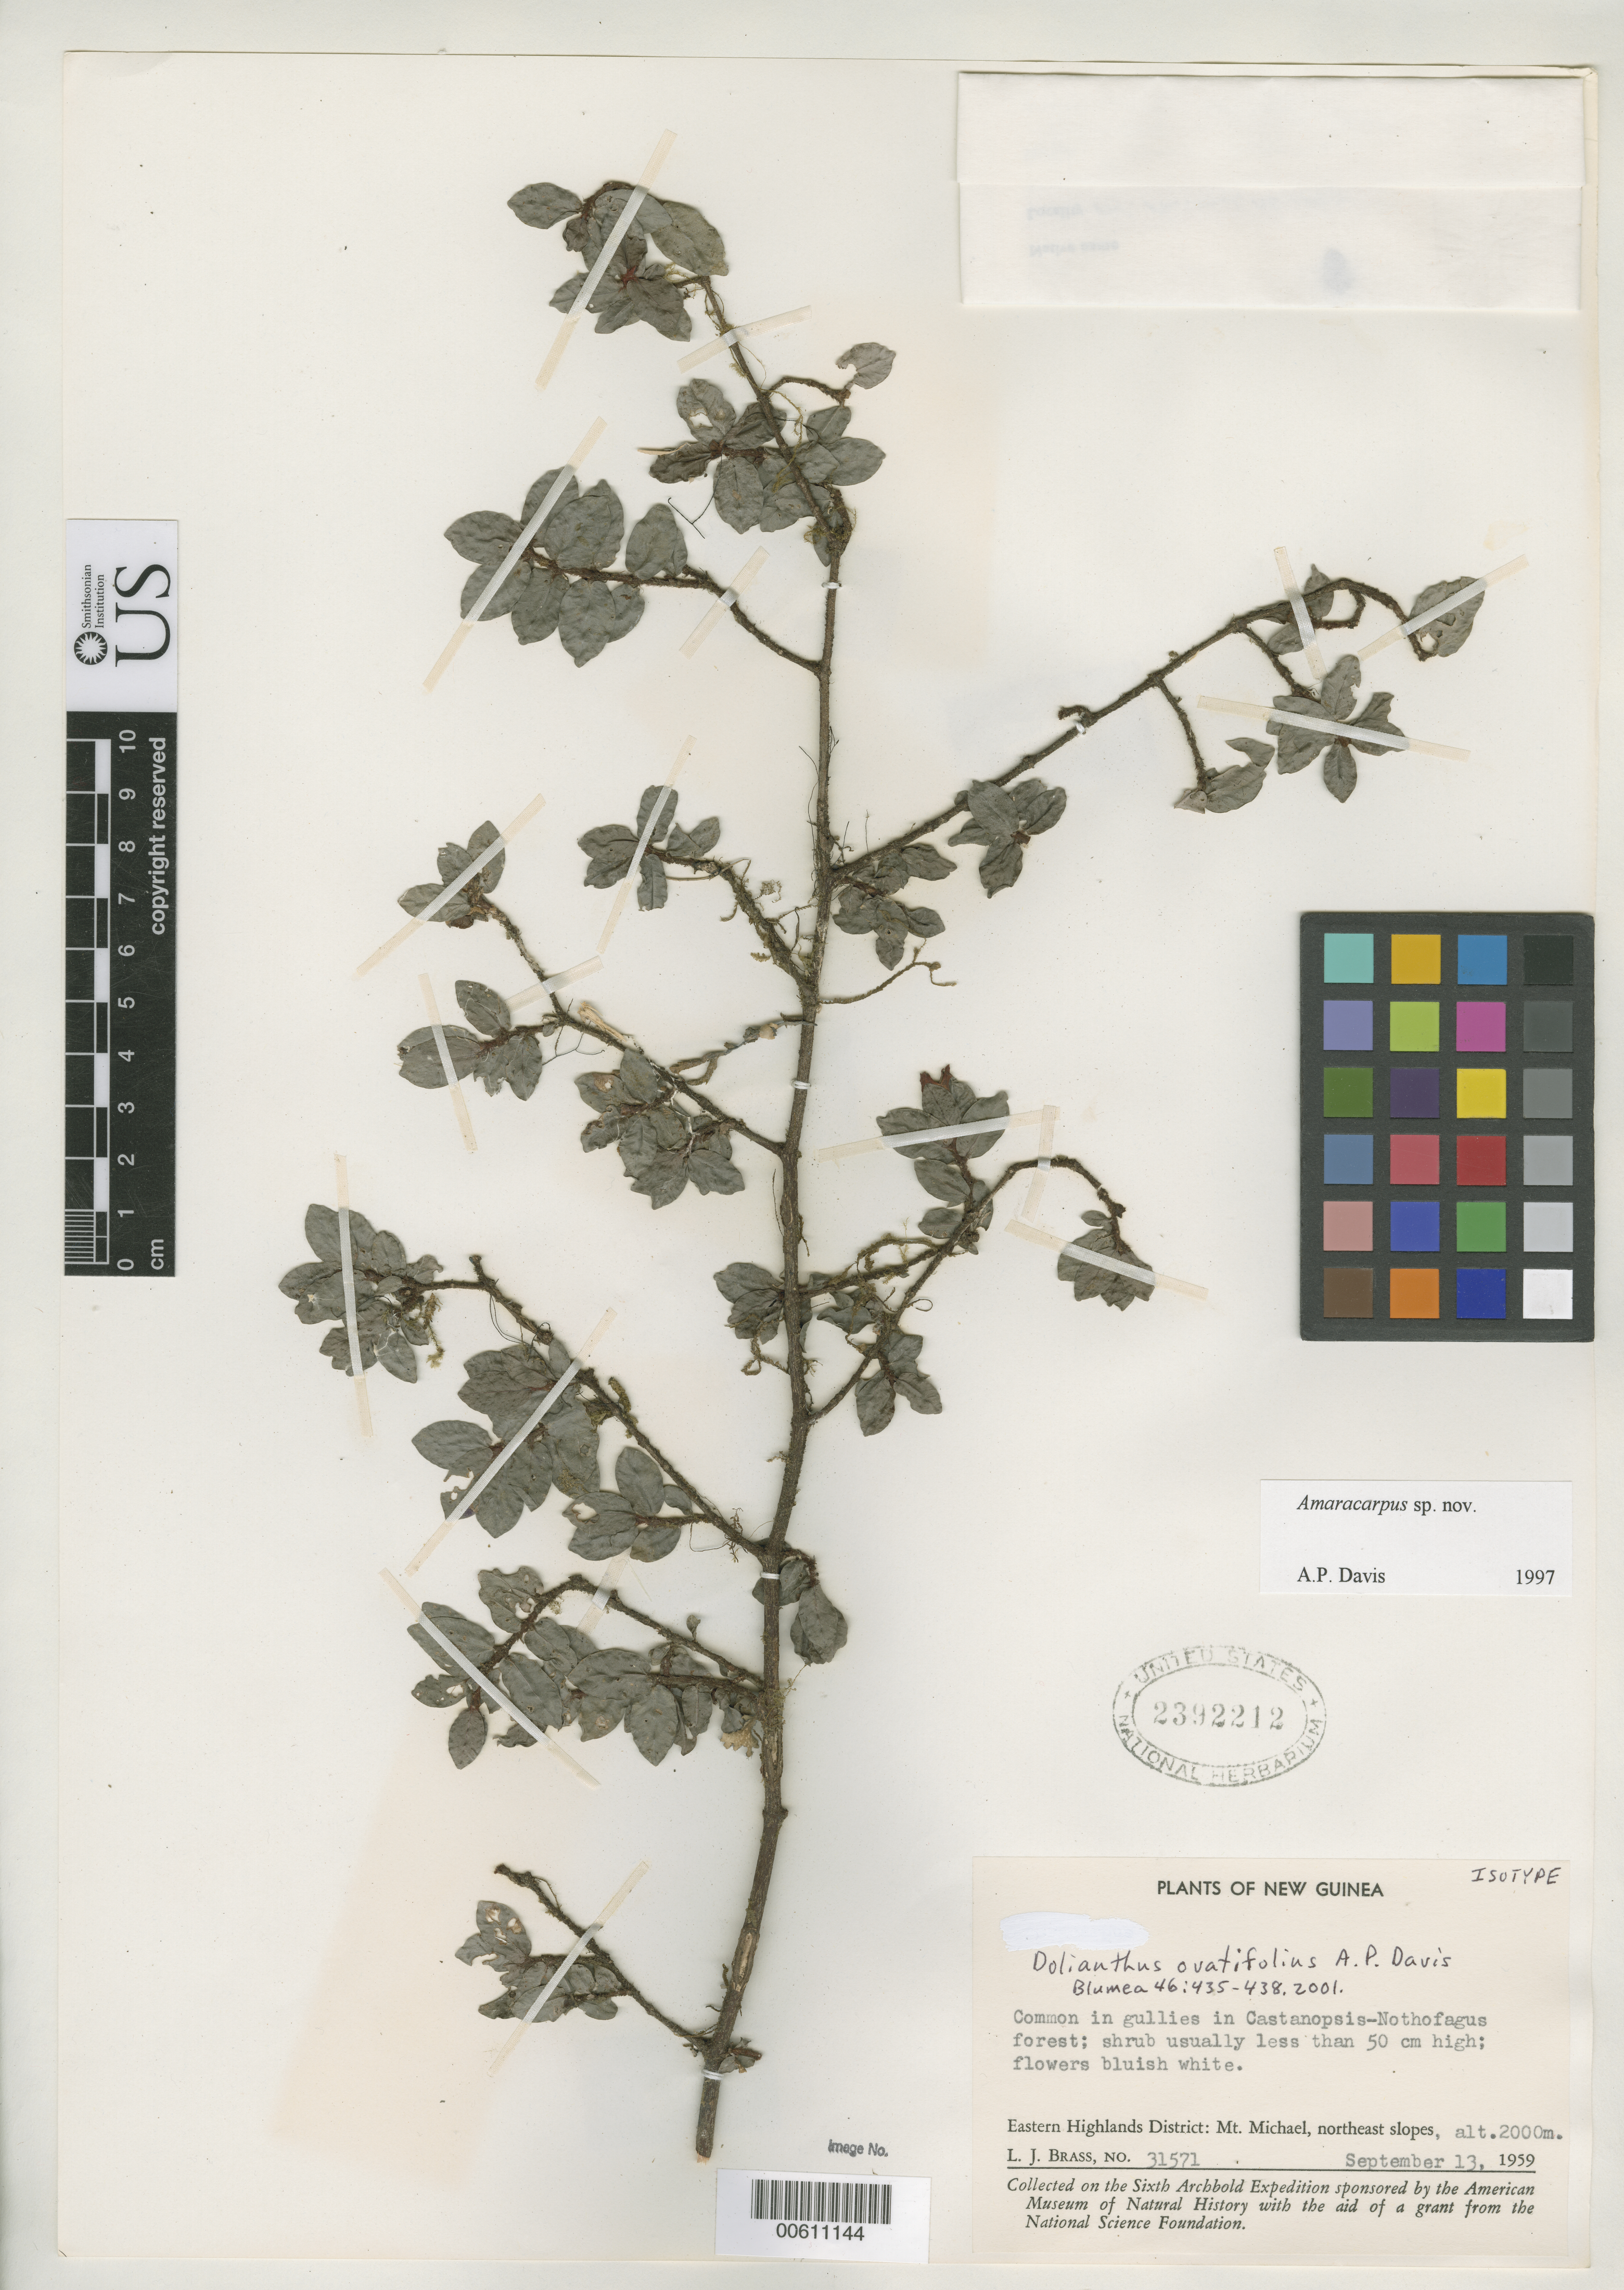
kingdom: Plantae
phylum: Tracheophyta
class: Magnoliopsida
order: Gentianales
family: Rubiaceae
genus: Dolianthus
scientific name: Dolianthus ovatifolius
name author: A.P. Davis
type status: Isotype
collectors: L. J. Brass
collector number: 31571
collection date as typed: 13 Sep 1959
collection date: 1959-09-13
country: Papua New Guinea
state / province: Eastern Highlands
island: New Guinea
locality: Mt. Michael.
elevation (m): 2000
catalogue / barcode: US 2392212